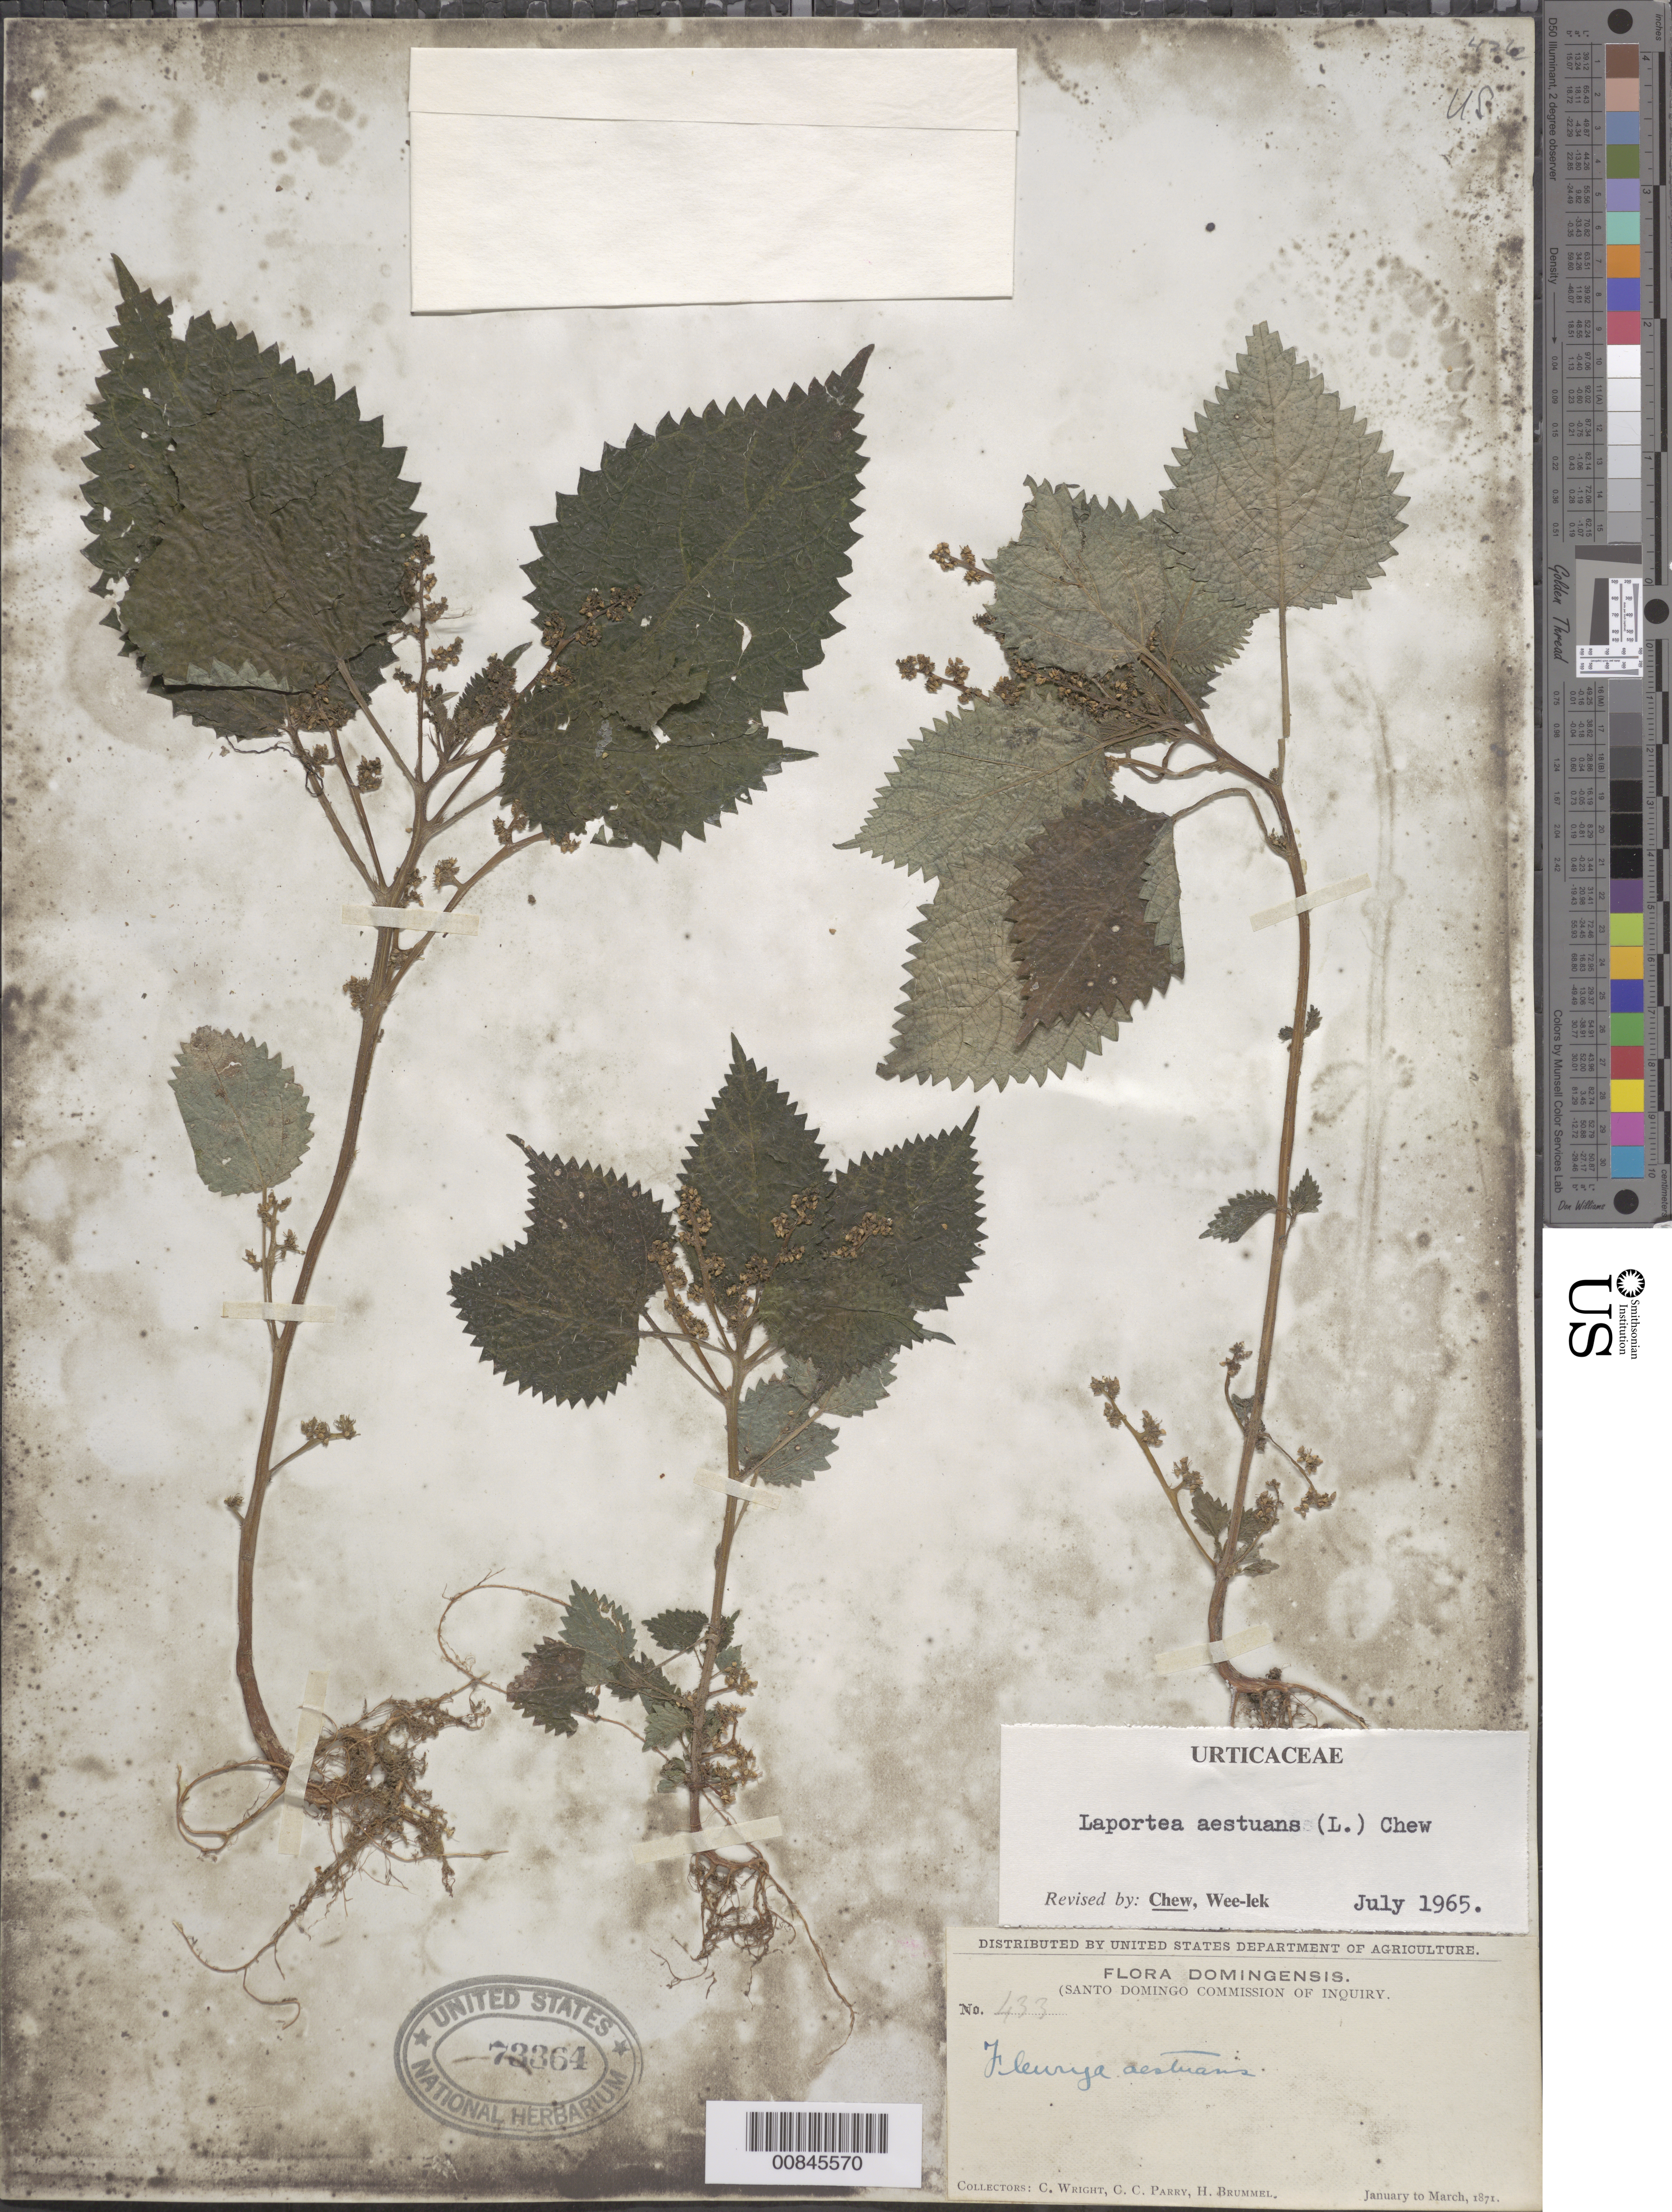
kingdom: Plantae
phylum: Tracheophyta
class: Magnoliopsida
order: Rosales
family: Urticaceae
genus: Laportea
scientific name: Laportea aestuans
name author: (L.) Chew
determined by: Chew, Wee-Lek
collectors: C. Wright, C. C. Parry & H. Brummel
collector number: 433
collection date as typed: Jan 1871 to -- Mar 1871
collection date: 1871-01/1871-03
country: Dominican Republic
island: Hispaniola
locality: Dominican Republic.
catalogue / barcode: US 73364